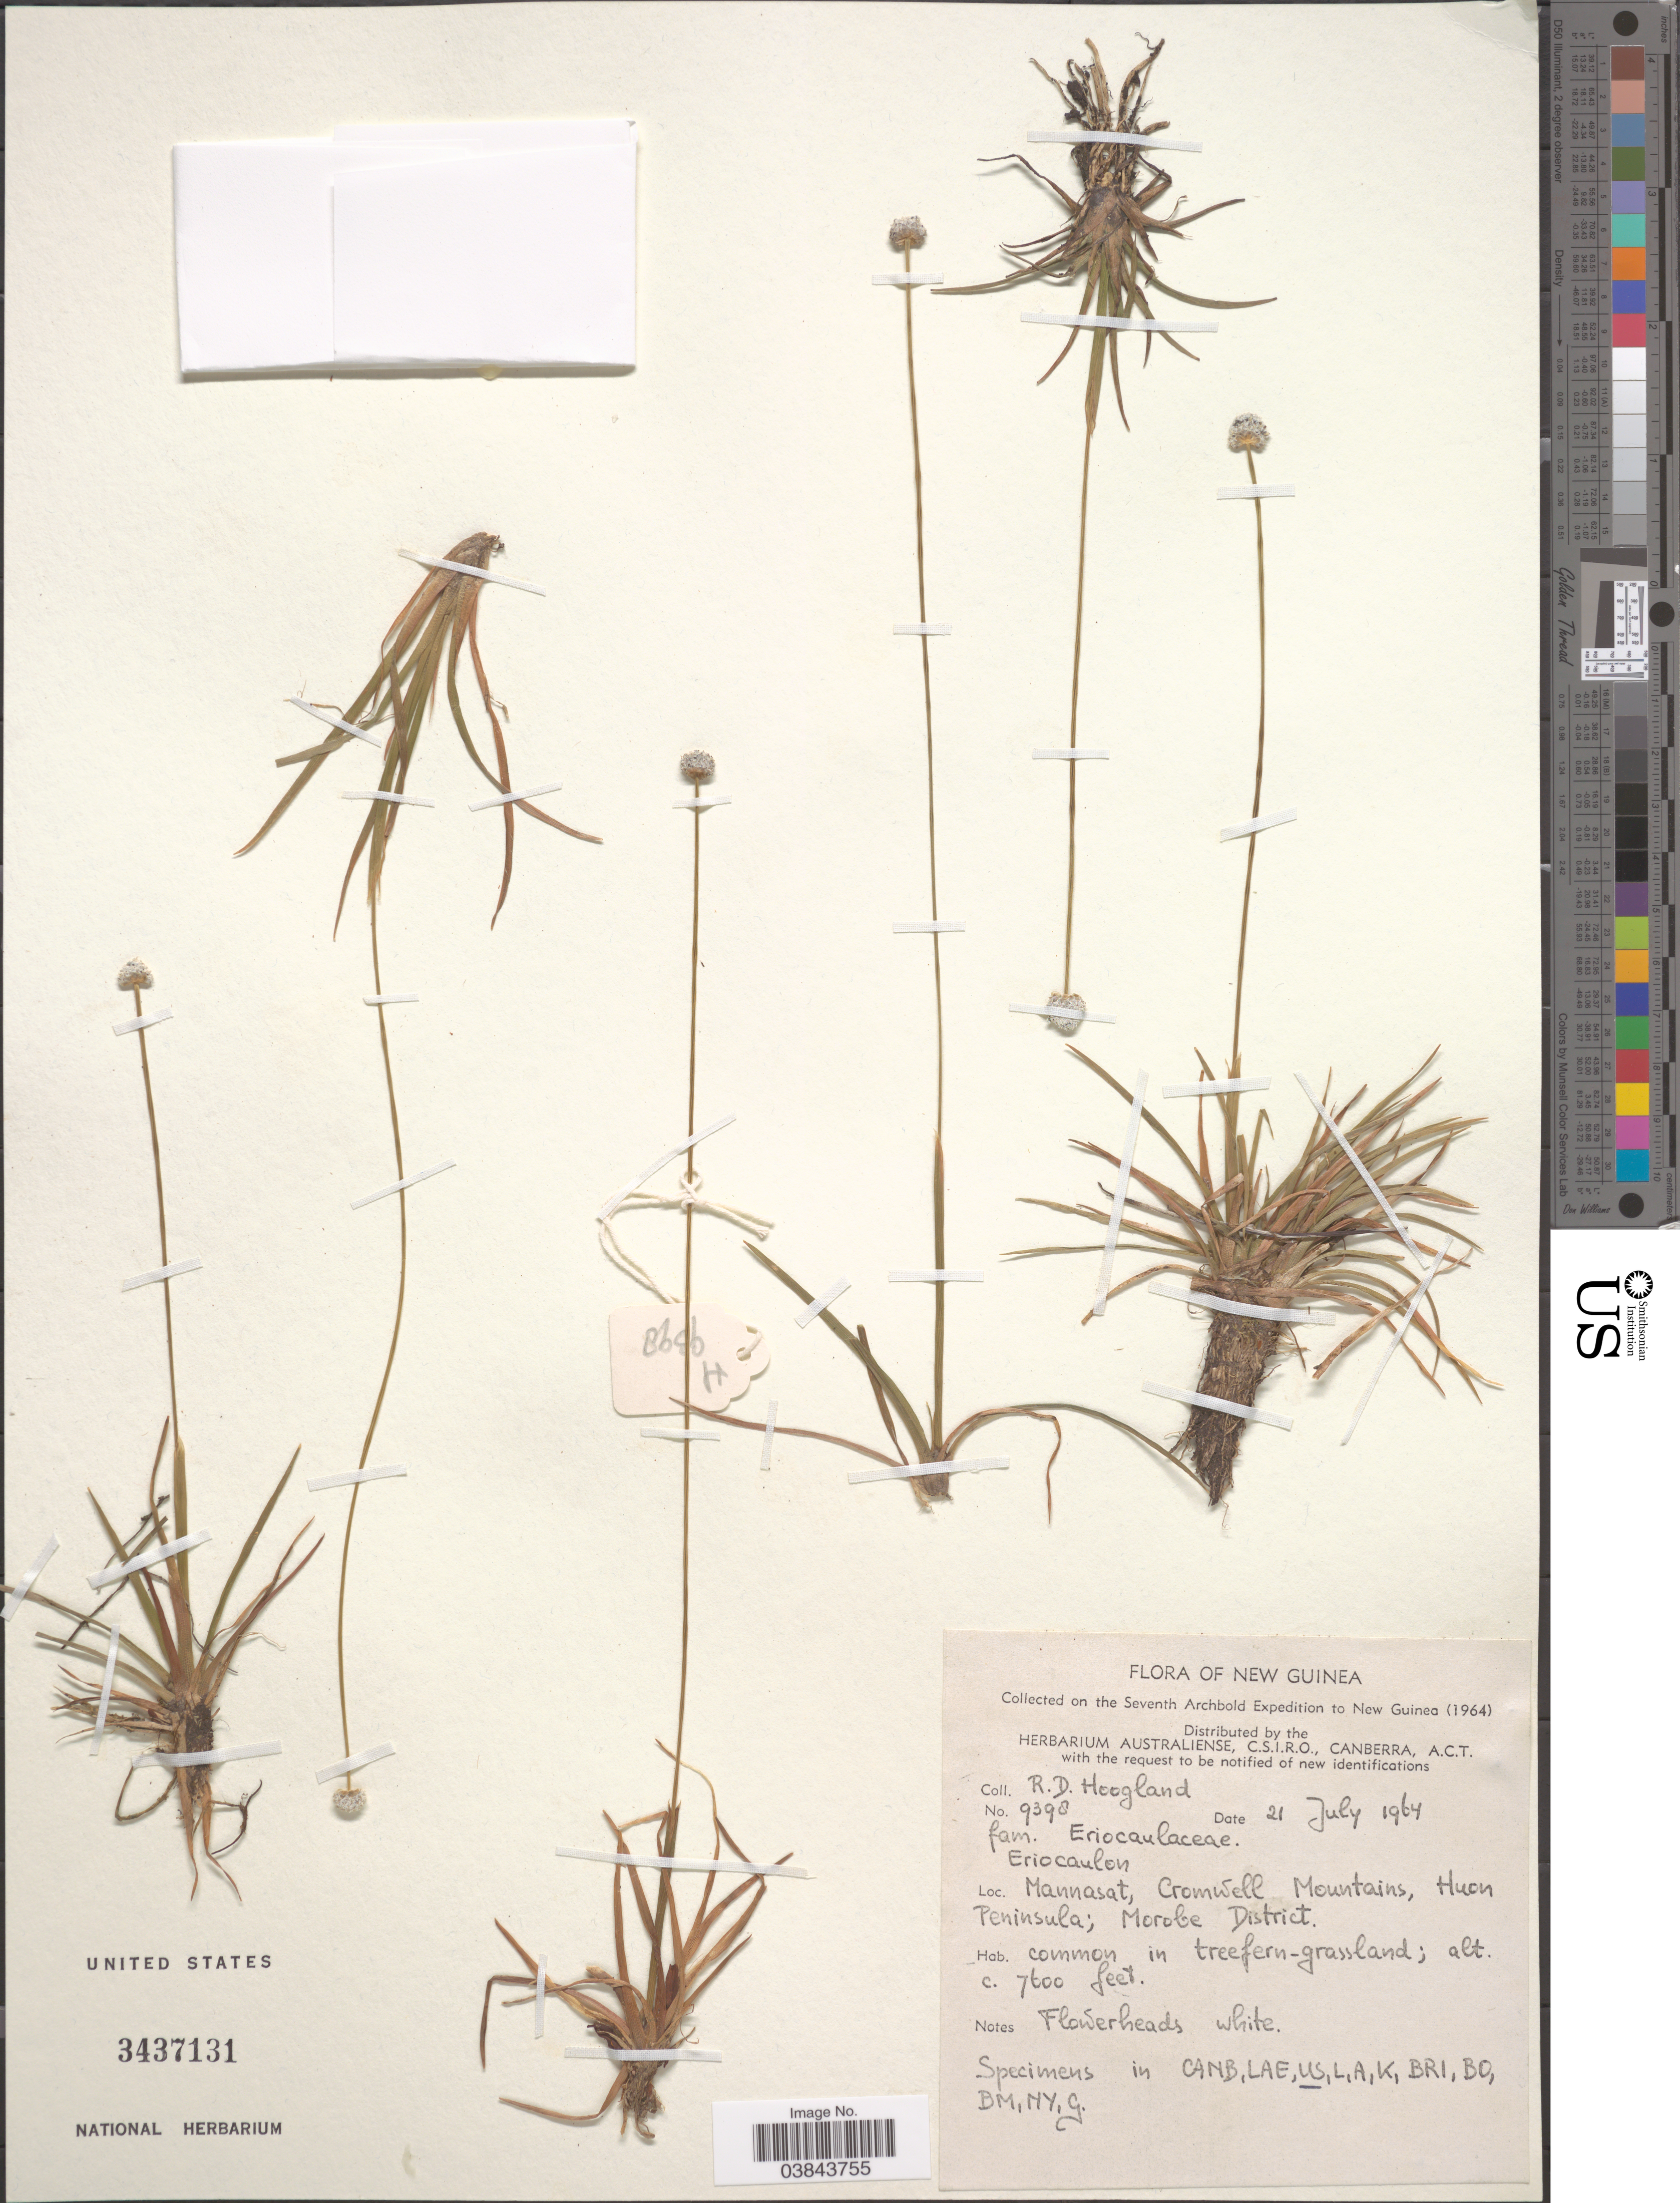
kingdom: Plantae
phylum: Tracheophyta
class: Liliopsida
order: Poales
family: Eriocaulaceae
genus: Eriocaulon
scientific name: Eriocaulon sp.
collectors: R. D. Hoogland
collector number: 9398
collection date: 1964-07-21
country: Papua New Guinea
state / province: Morobe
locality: New Guinea. Mannasat, Cromwell Mountains, Huon Peninsula; Morobe District.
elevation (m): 2316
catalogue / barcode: US 3437131